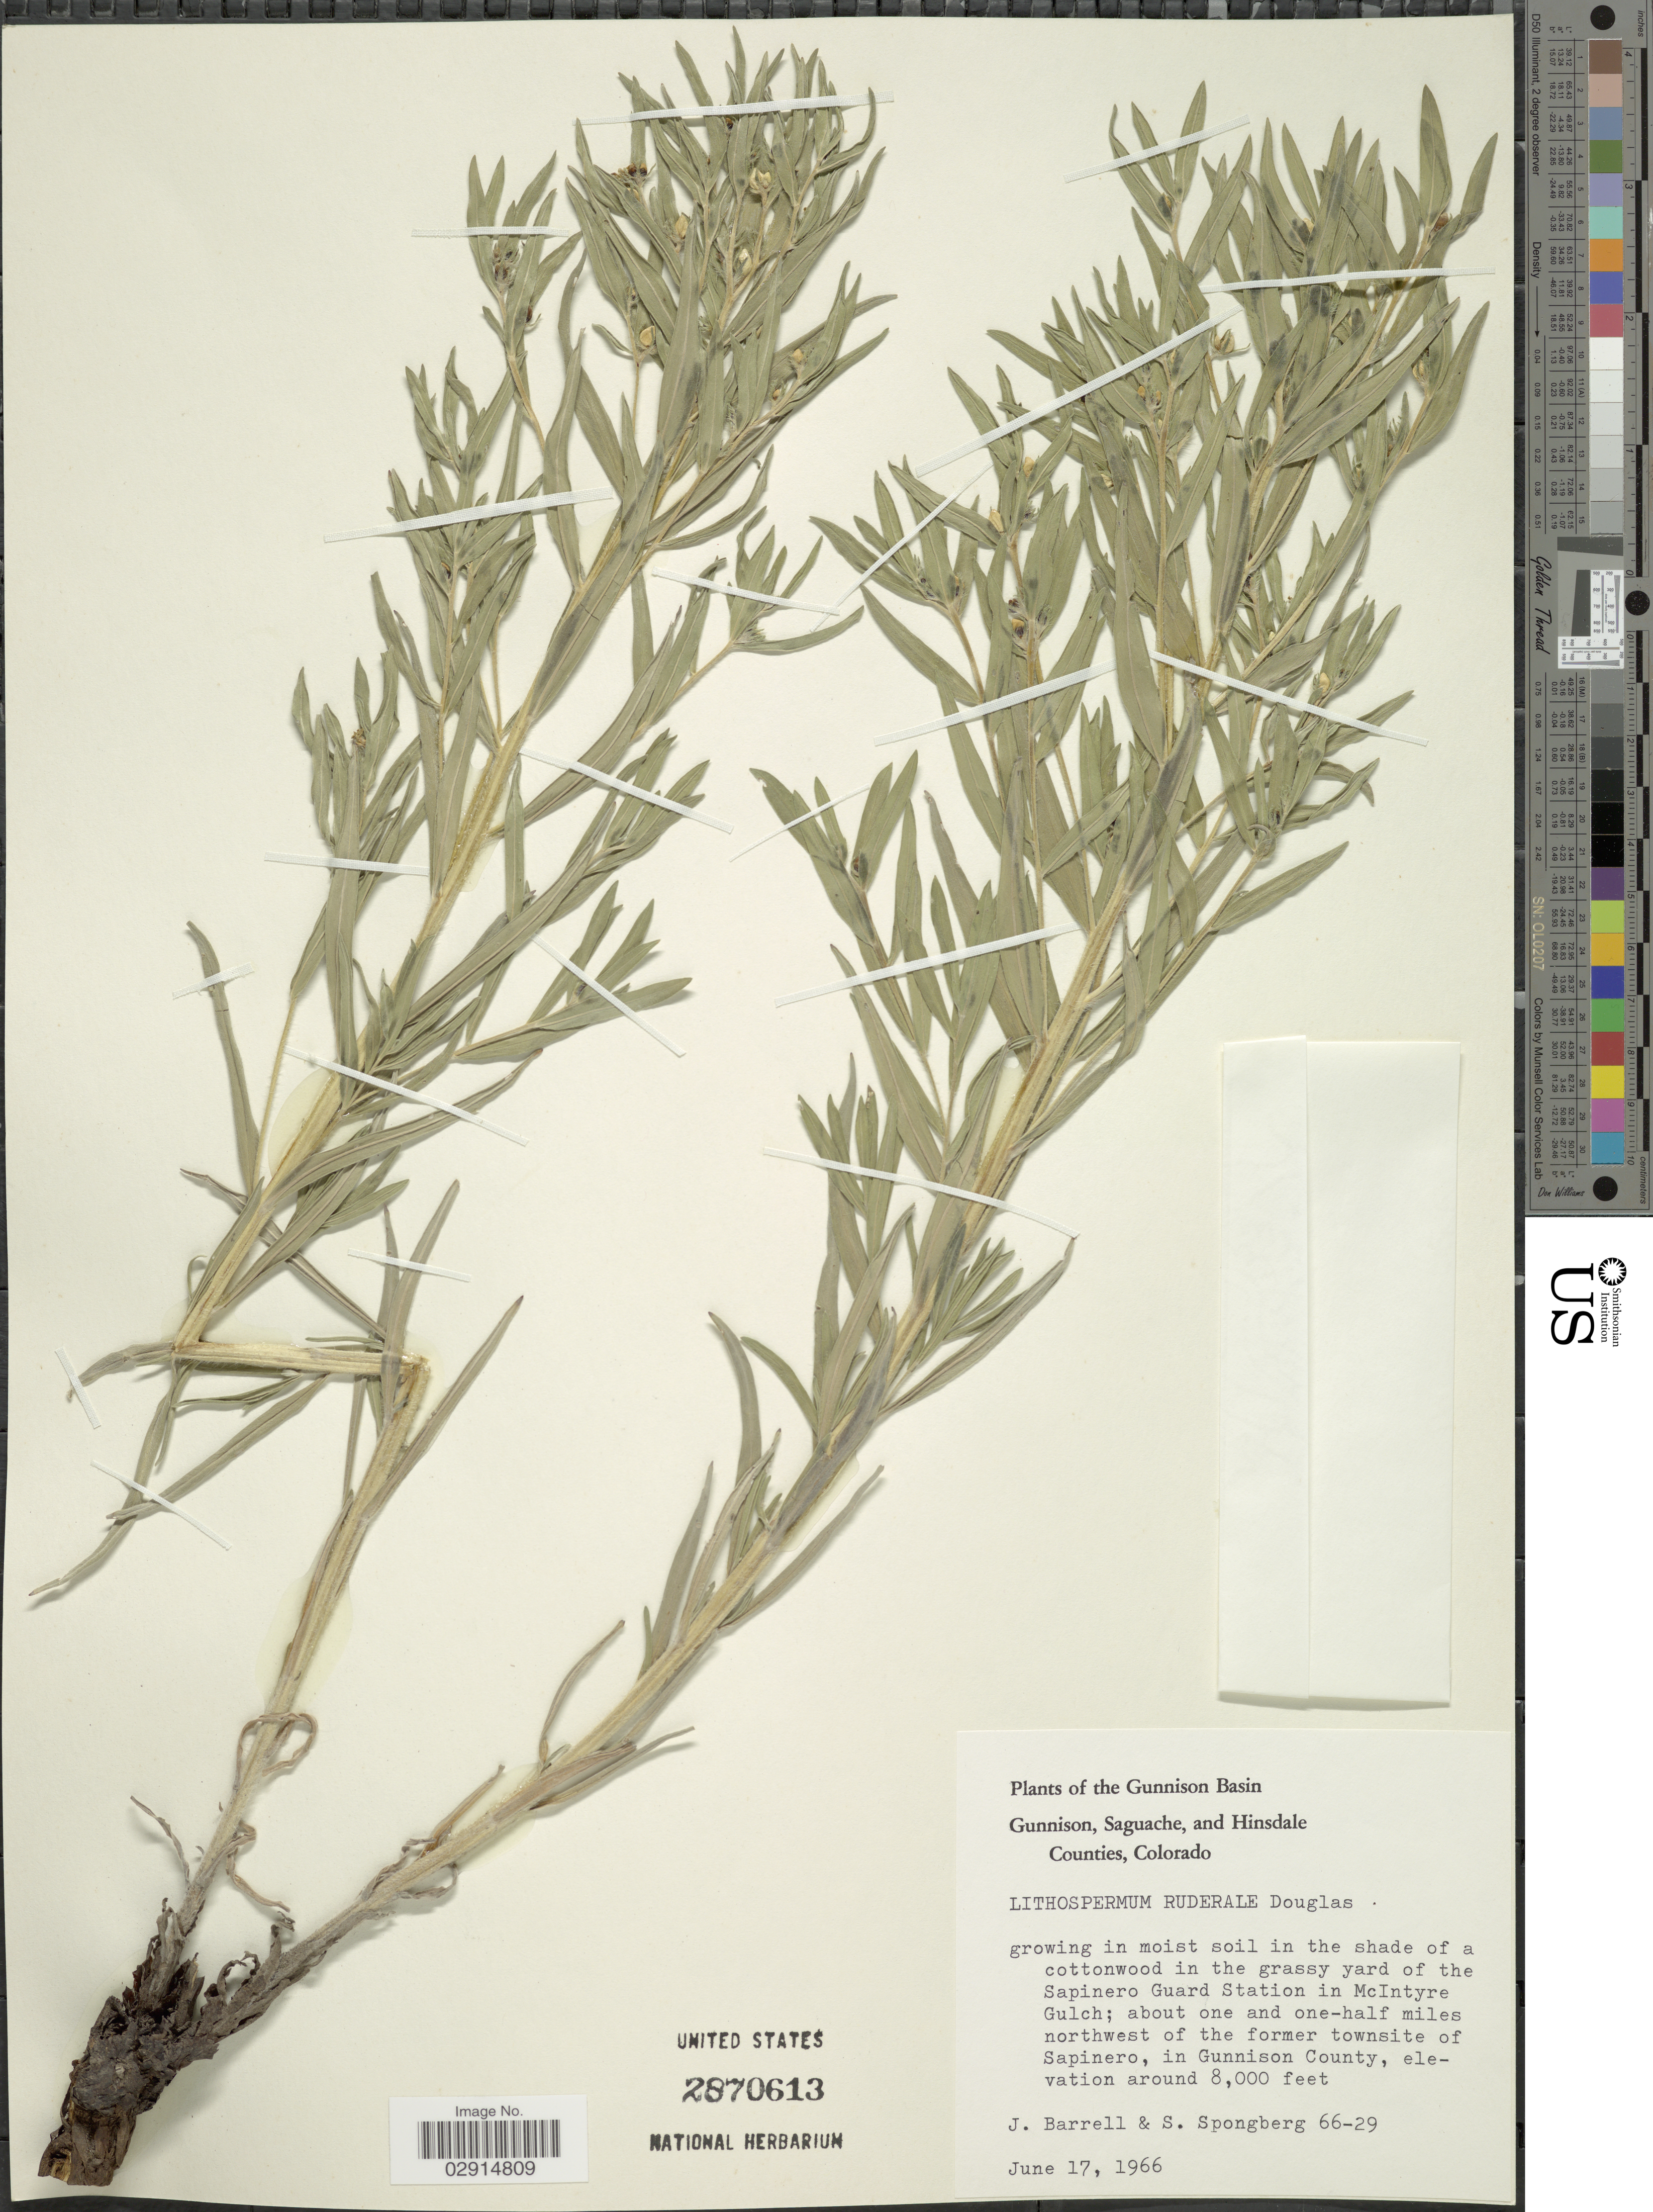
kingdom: Plantae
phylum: Tracheophyta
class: Magnoliopsida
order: Boraginales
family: Boraginaceae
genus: Lithospermum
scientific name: Lithospermum ruderale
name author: Douglas ex Lehm.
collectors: J. Barrell & S. A.Spongberg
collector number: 66-29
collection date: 1966-06-17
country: United States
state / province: Colorado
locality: Gunnison Basin, Gunnison, Saguache, and Hinsdale Counties, growing in moist soil in the shade of a cottonwood in the grassy yard of the Sapinero Guard Station in McIntyre Gulch, about one and one-half miles northwest of the former townsite of Sapinero, in Gunnison County.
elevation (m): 2438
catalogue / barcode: US 2870613